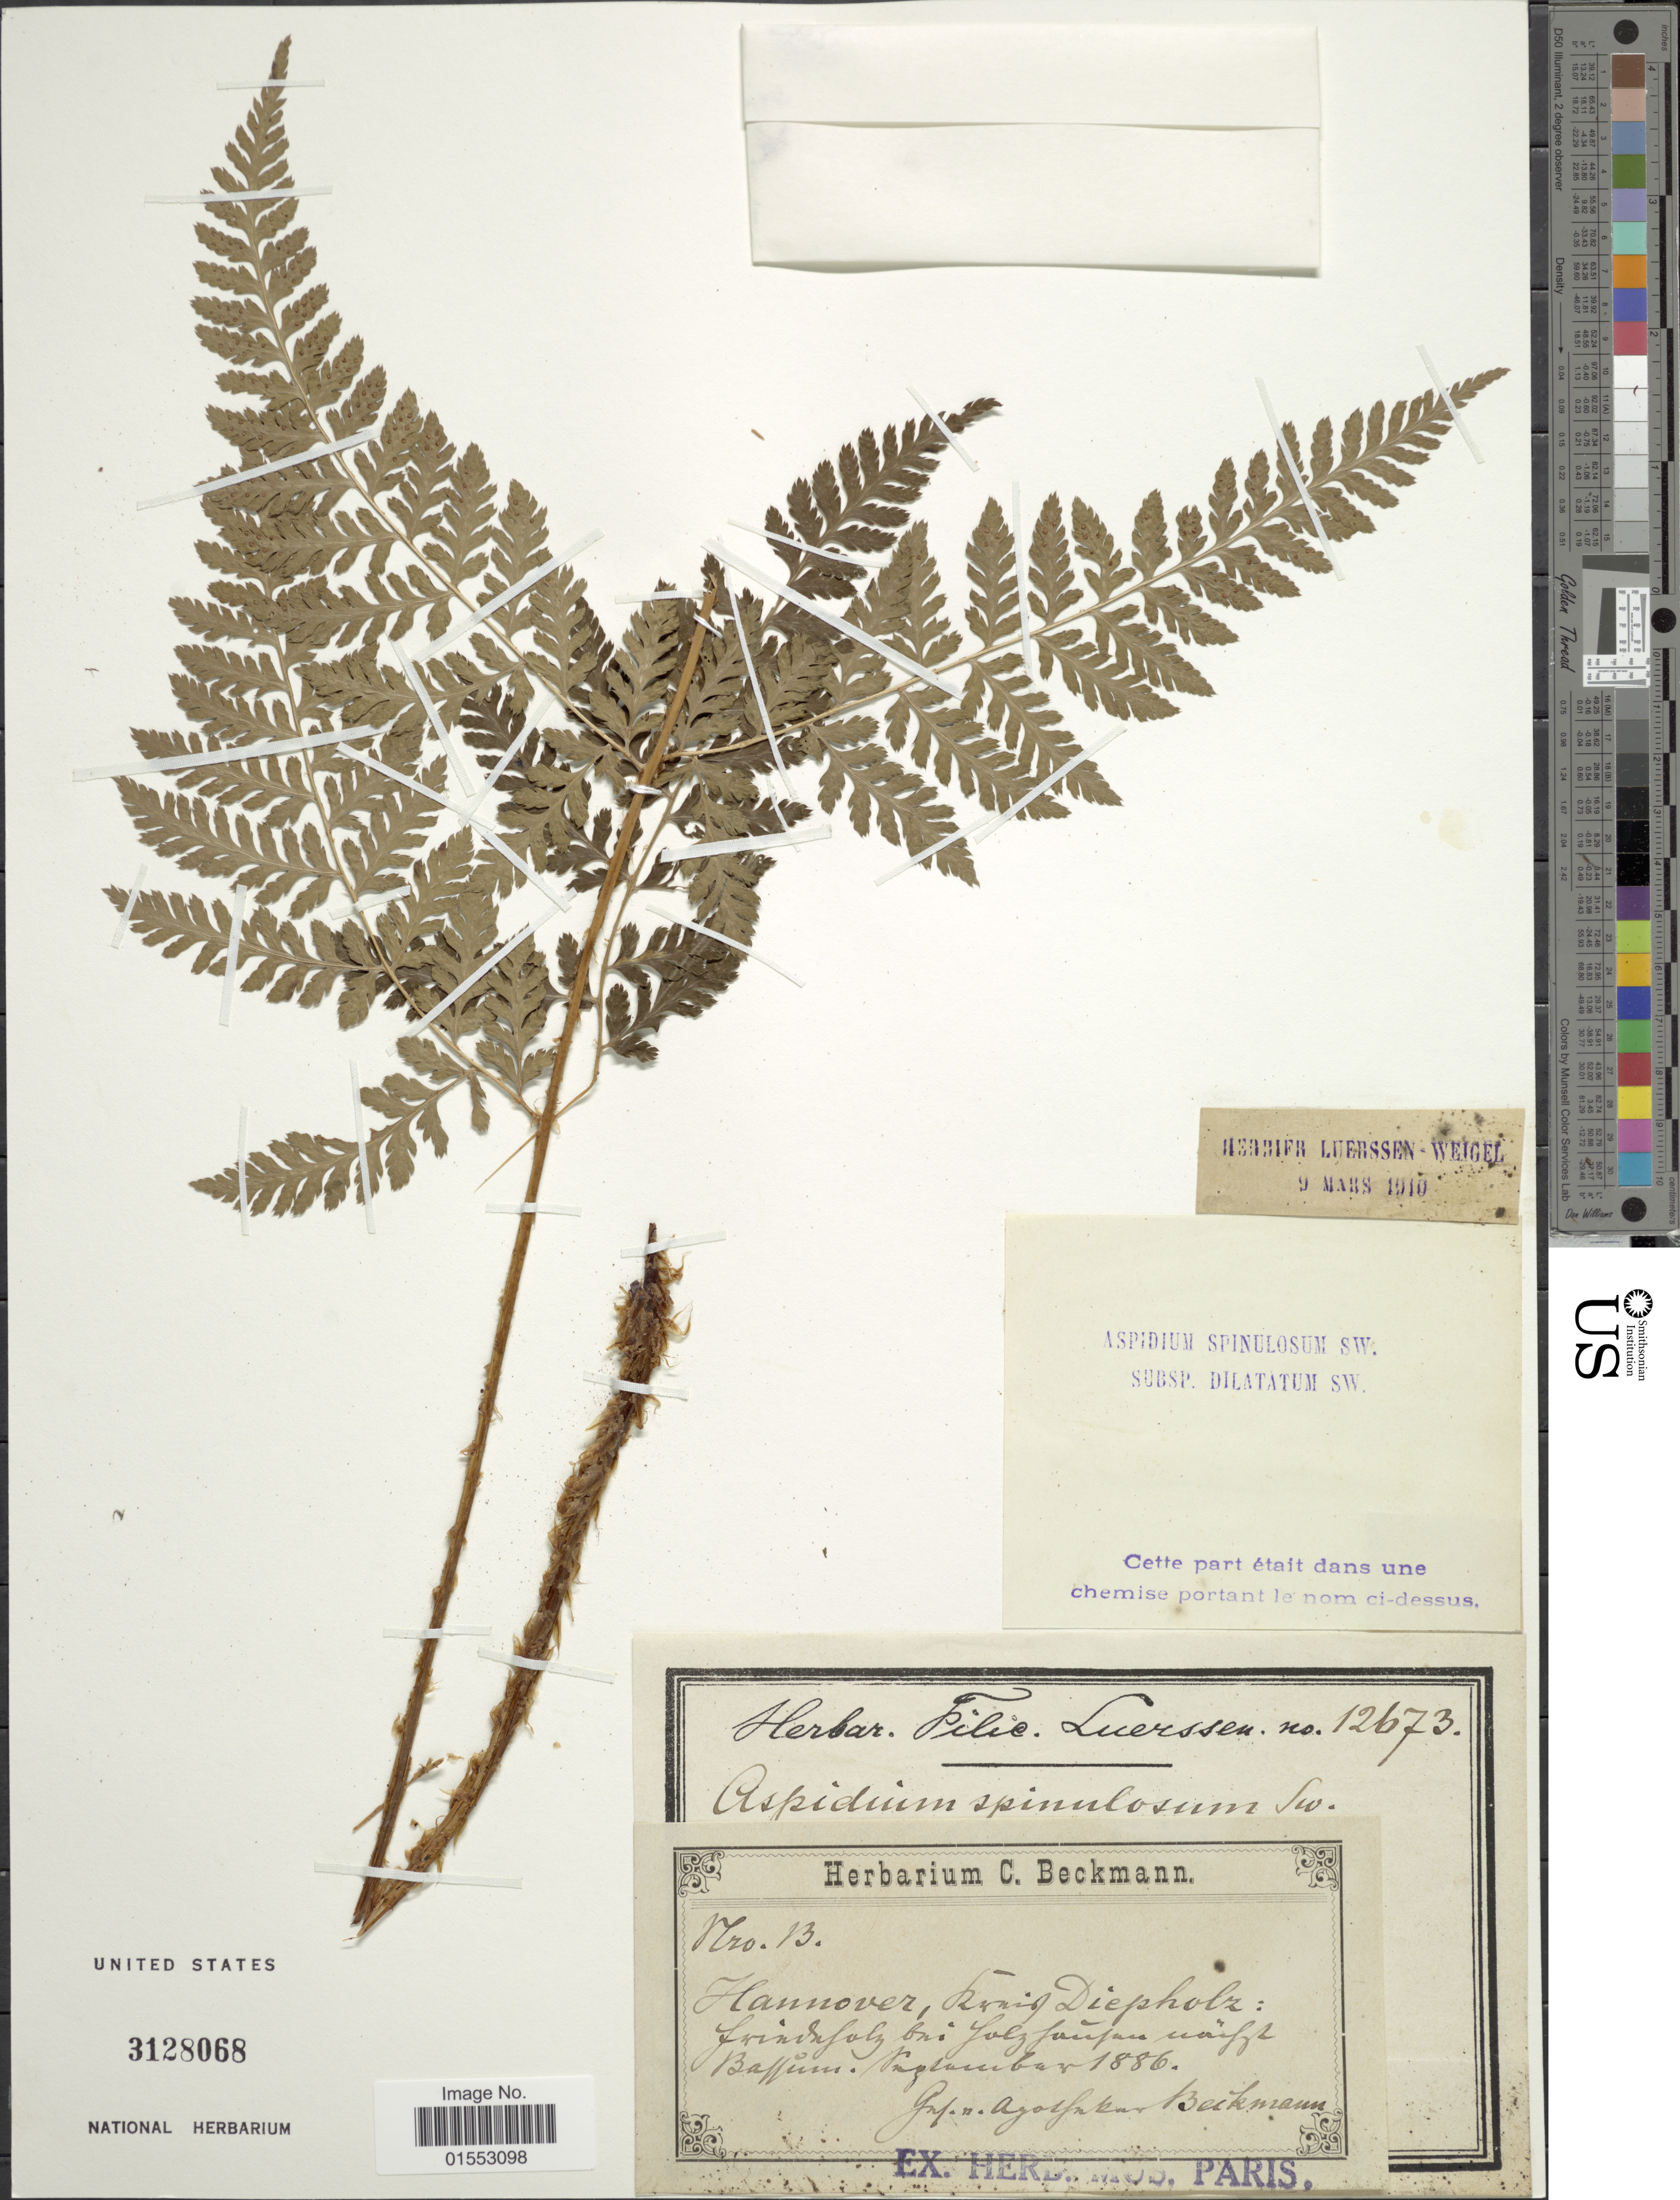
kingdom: Plantae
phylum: Tracheophyta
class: Polypodiopsida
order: Polypodiales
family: Dryopteridaceae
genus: Dryopteris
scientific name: Dryopteris carthusiana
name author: (Villars) H.P. Fuchs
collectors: ex herb. C. Beckmann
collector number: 13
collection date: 1886-09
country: Germany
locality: Hannover, rumig diepholz: frindfoly bei fulz fuifur worful baffum [interpreted]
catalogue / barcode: US 3118068